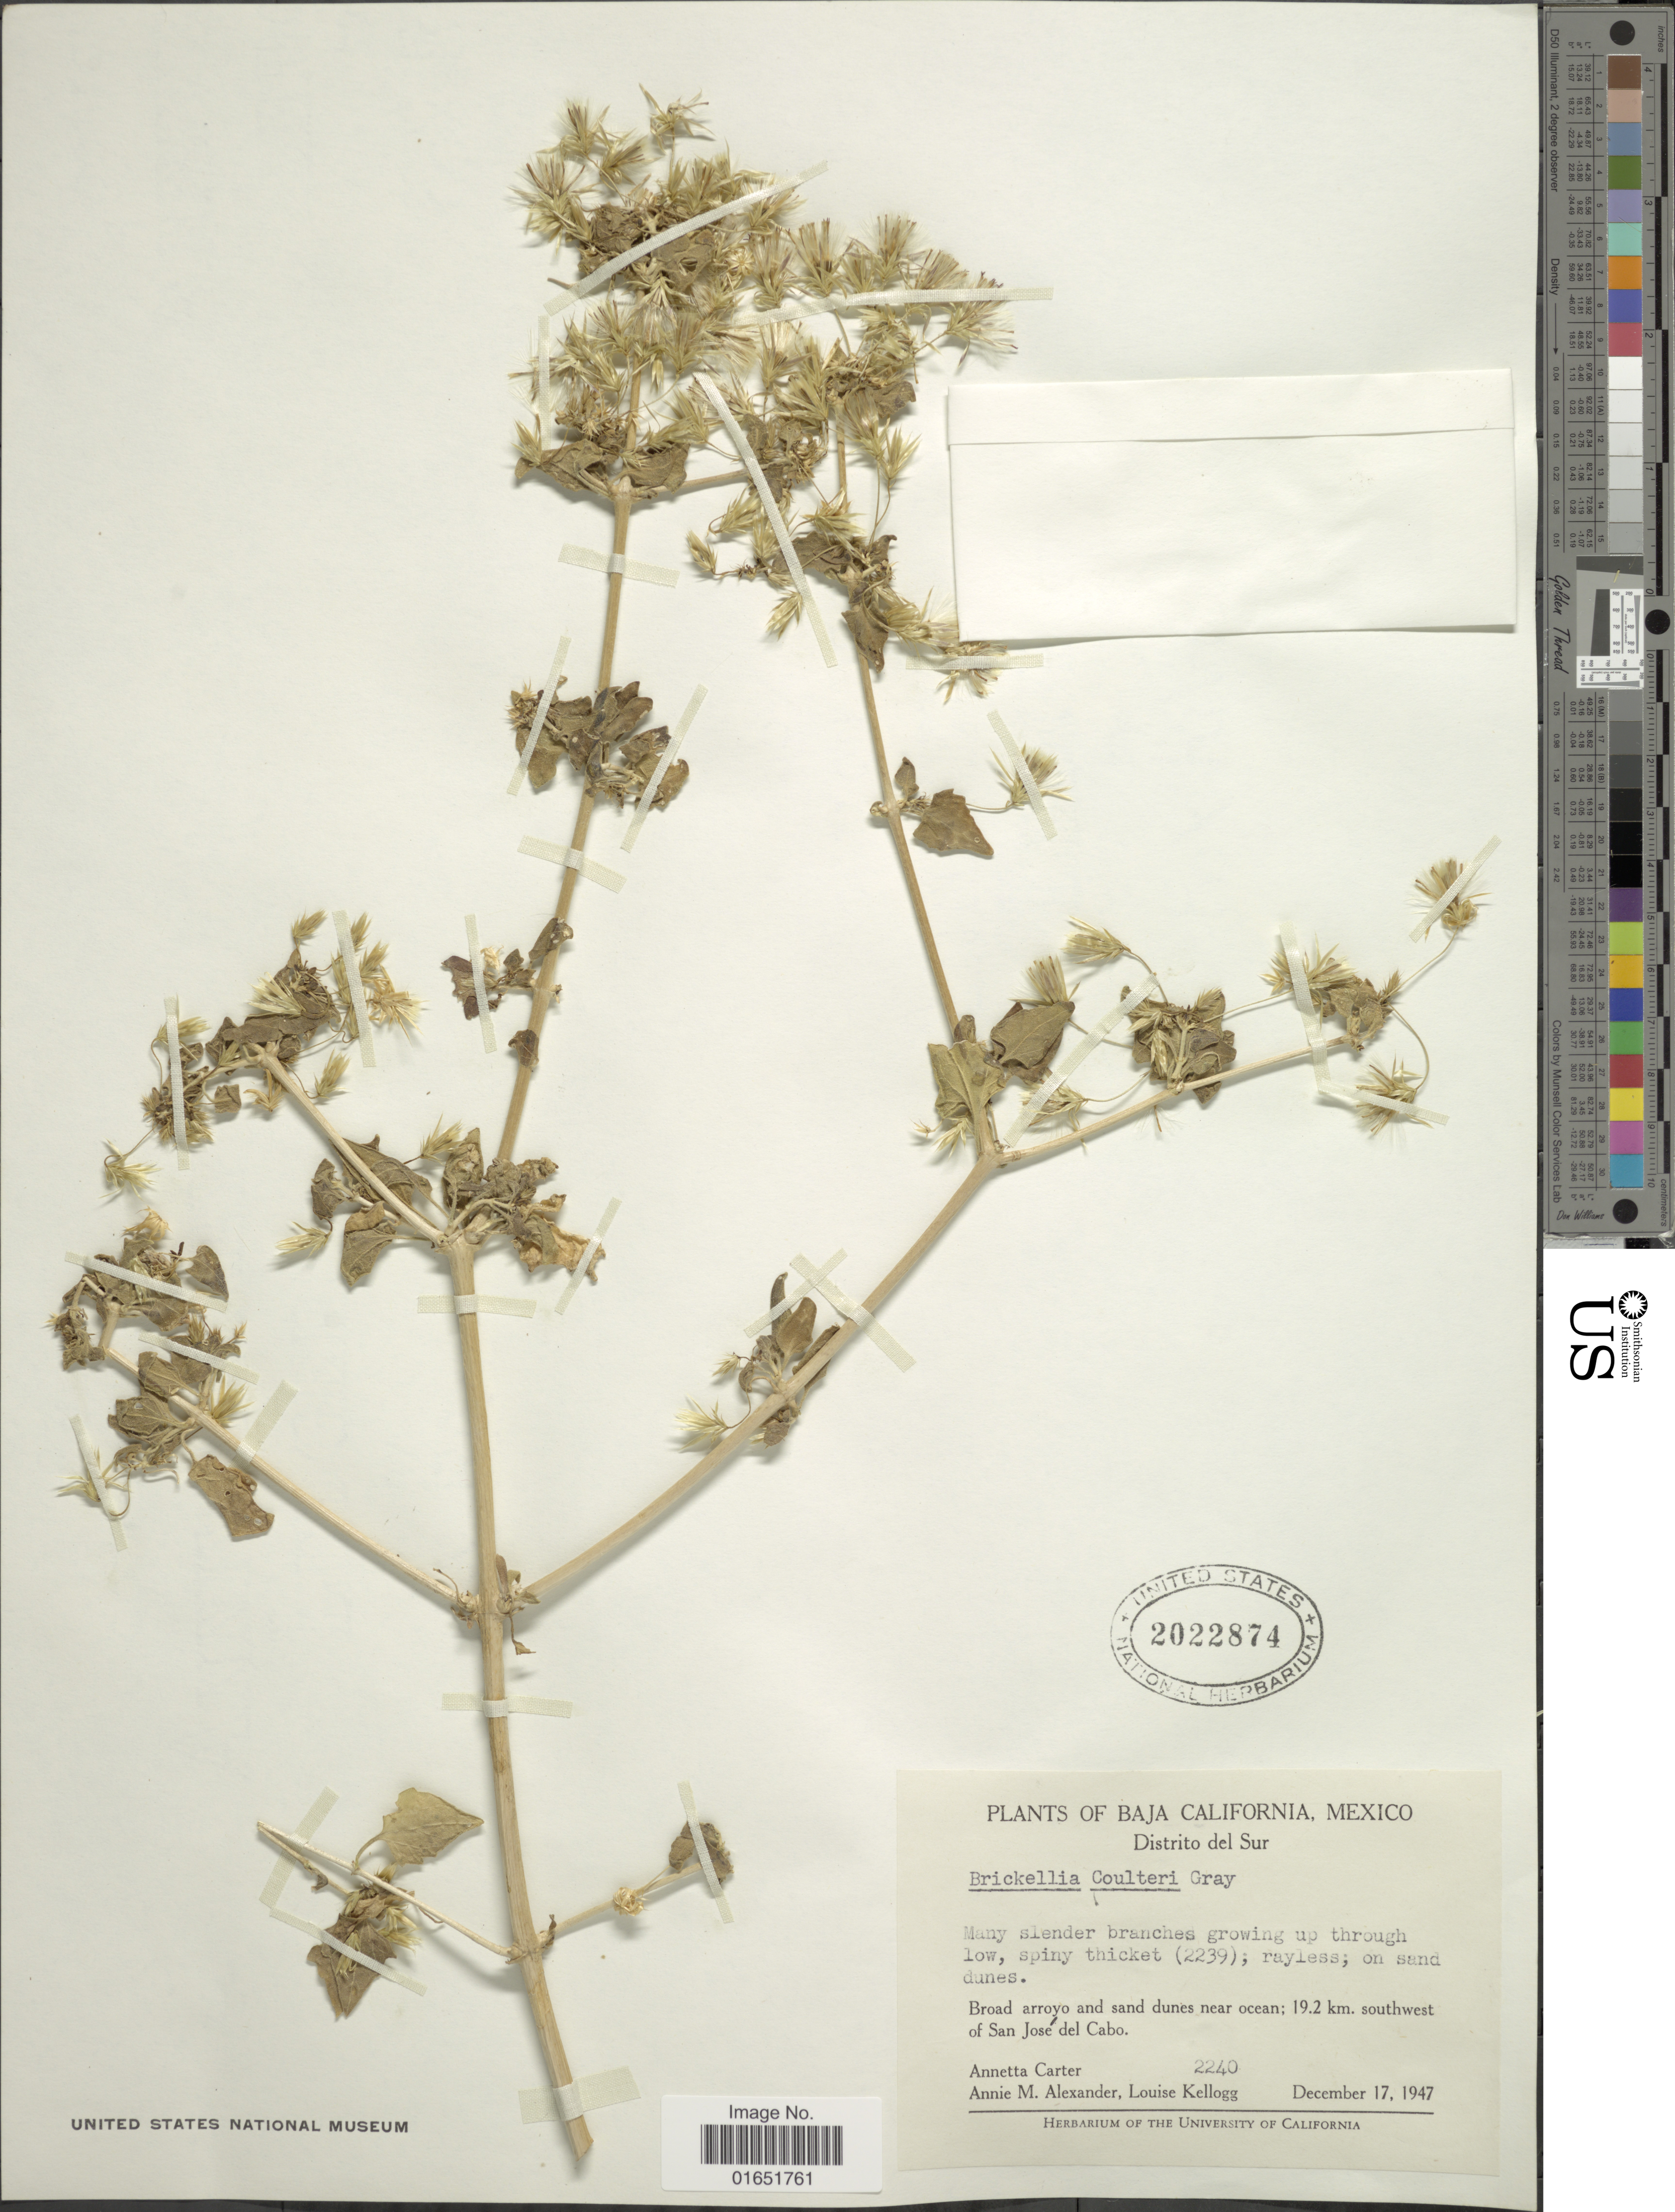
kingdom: Plantae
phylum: Tracheophyta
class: Magnoliopsida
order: Asterales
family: Asteraceae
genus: Brickellia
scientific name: Brickellia coulteri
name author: A. Gray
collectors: A. Carter, A. M. Alexander & L. Kellogg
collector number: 2240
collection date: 1947-12-17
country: Mexico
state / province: Baja California Sur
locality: Distrito del Sur, Broad arroyo and sand dunes near ocean; 19.2 km. southwest of San José del Cabo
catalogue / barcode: US 2022874